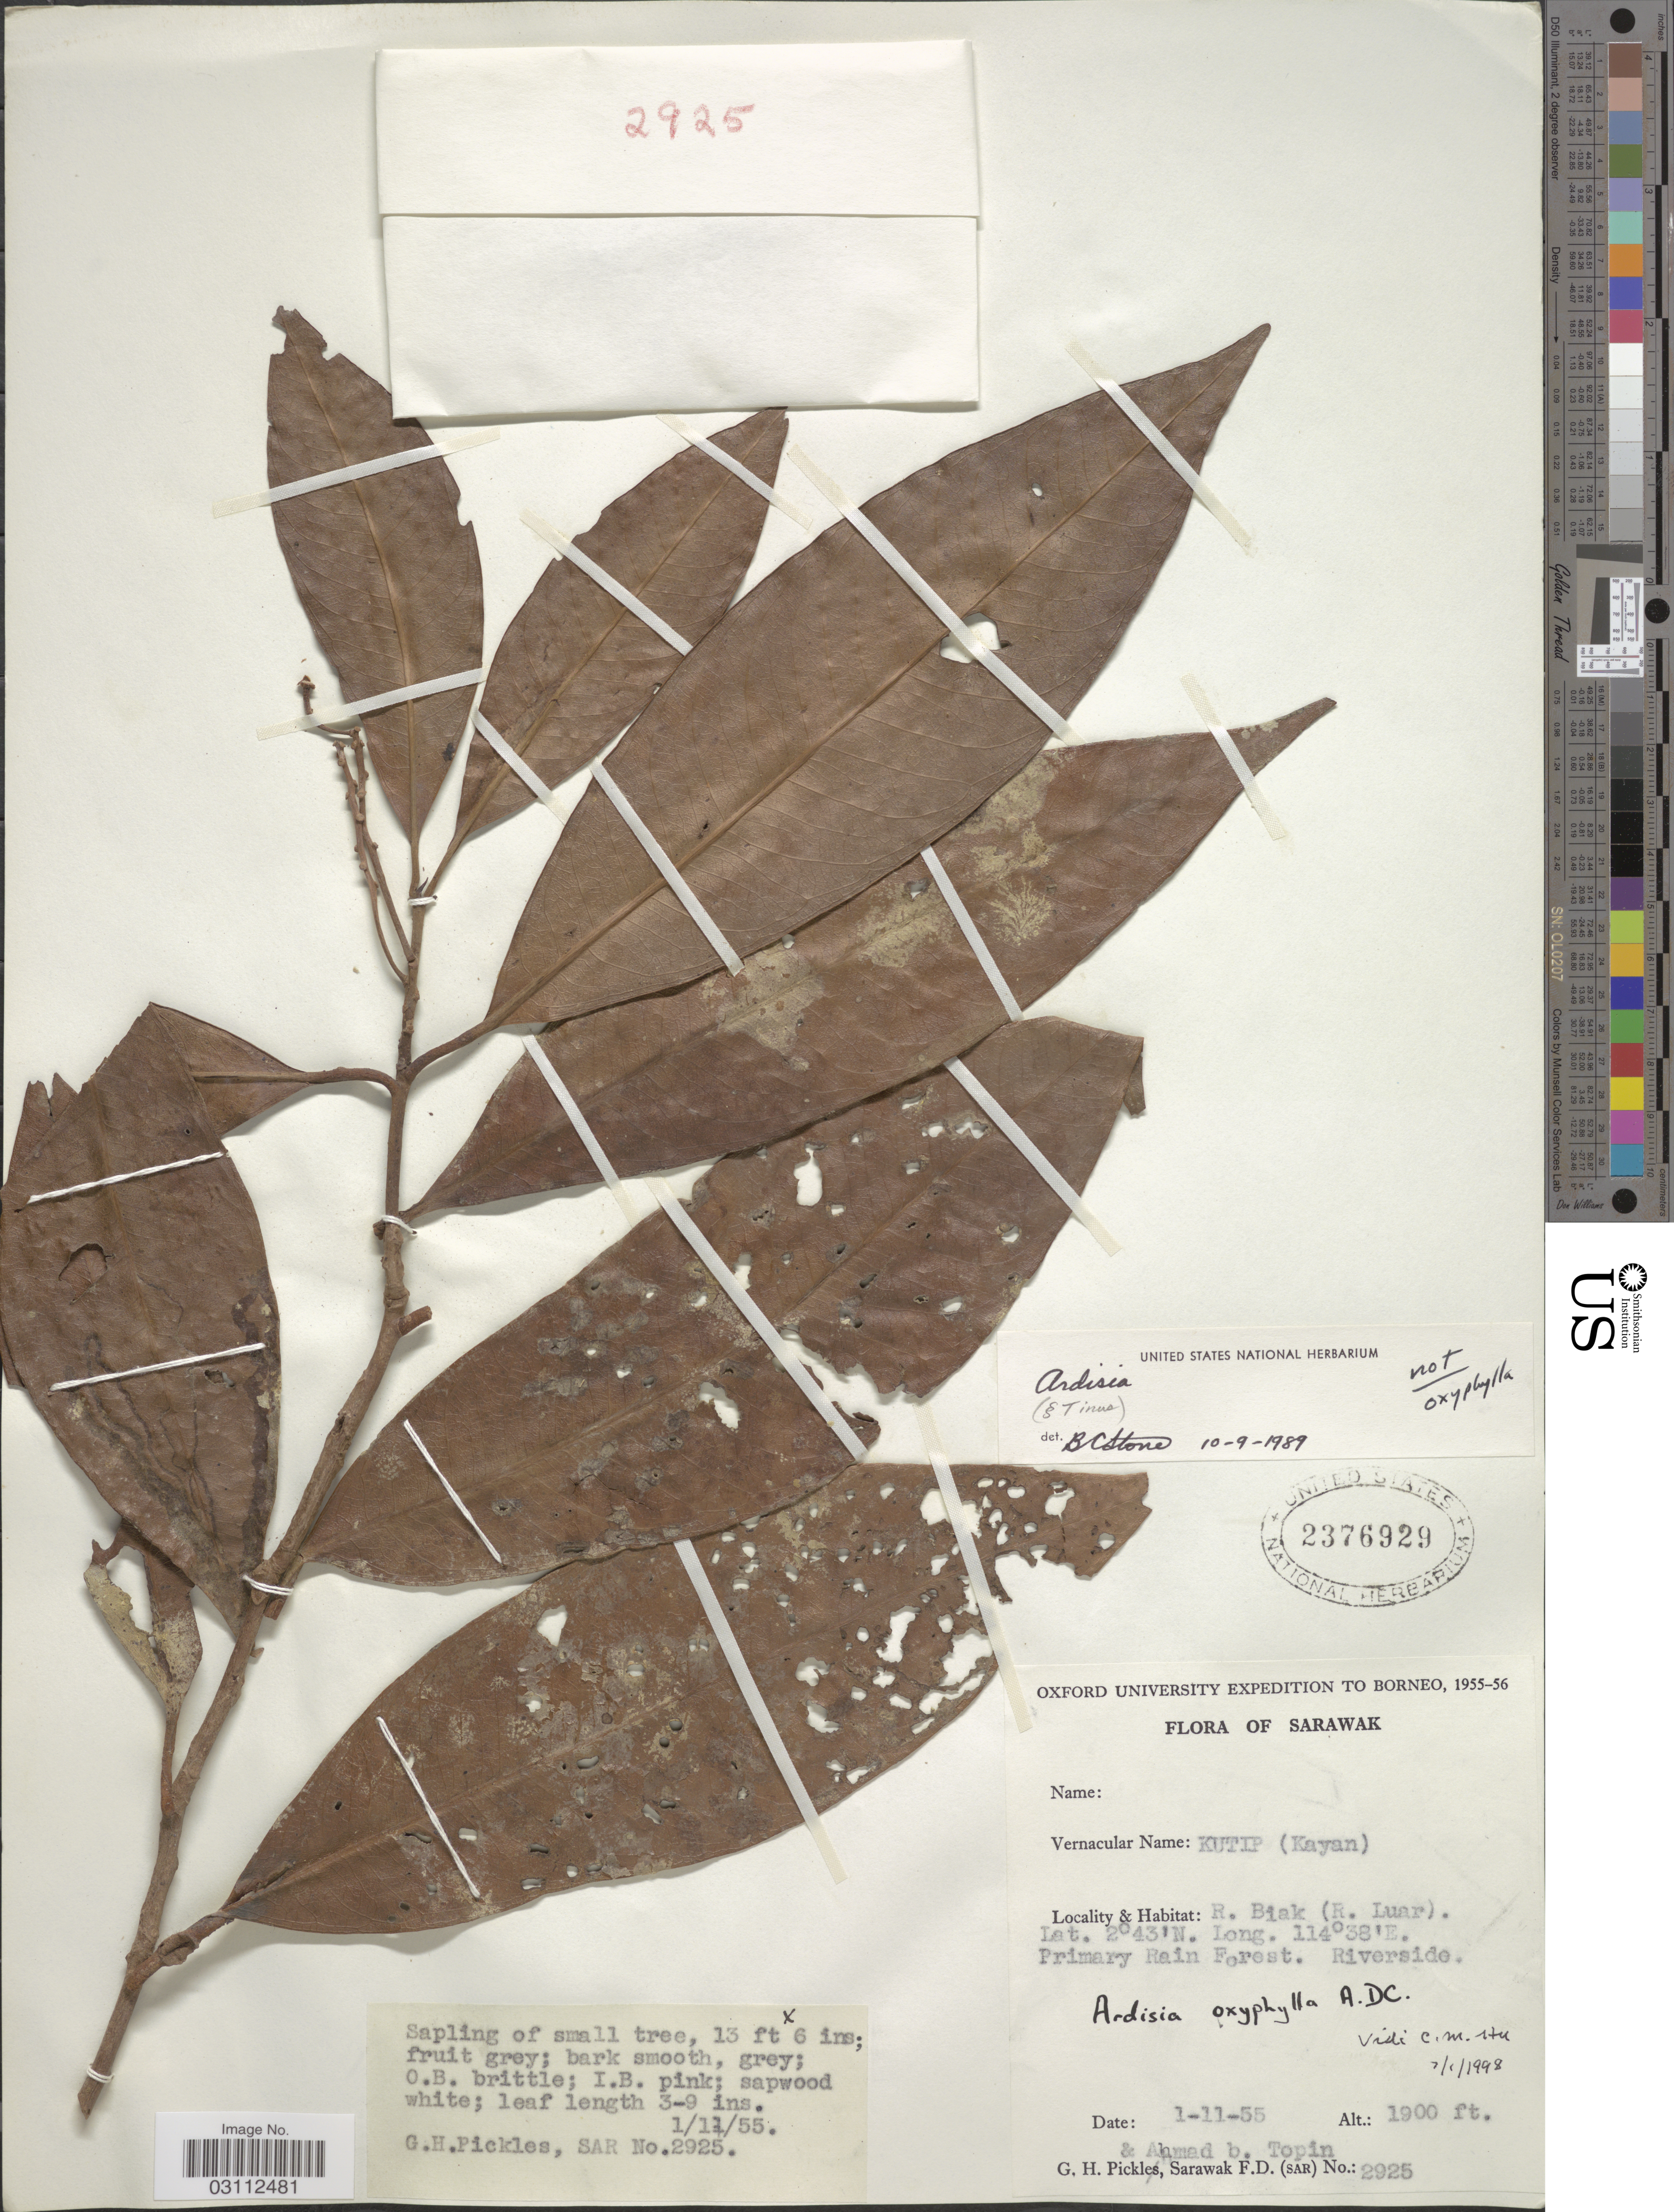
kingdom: Plantae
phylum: Tracheophyta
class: Magnoliopsida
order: Ericales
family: Primulaceae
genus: Ardisia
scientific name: Ardisia oxyphylla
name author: Wall. ex DC.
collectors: Ahmad bin Topin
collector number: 2925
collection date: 1955-11-01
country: Malaysia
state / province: Sarawak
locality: Borneo. R. Biak (R. Luar).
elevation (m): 579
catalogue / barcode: US 2376929